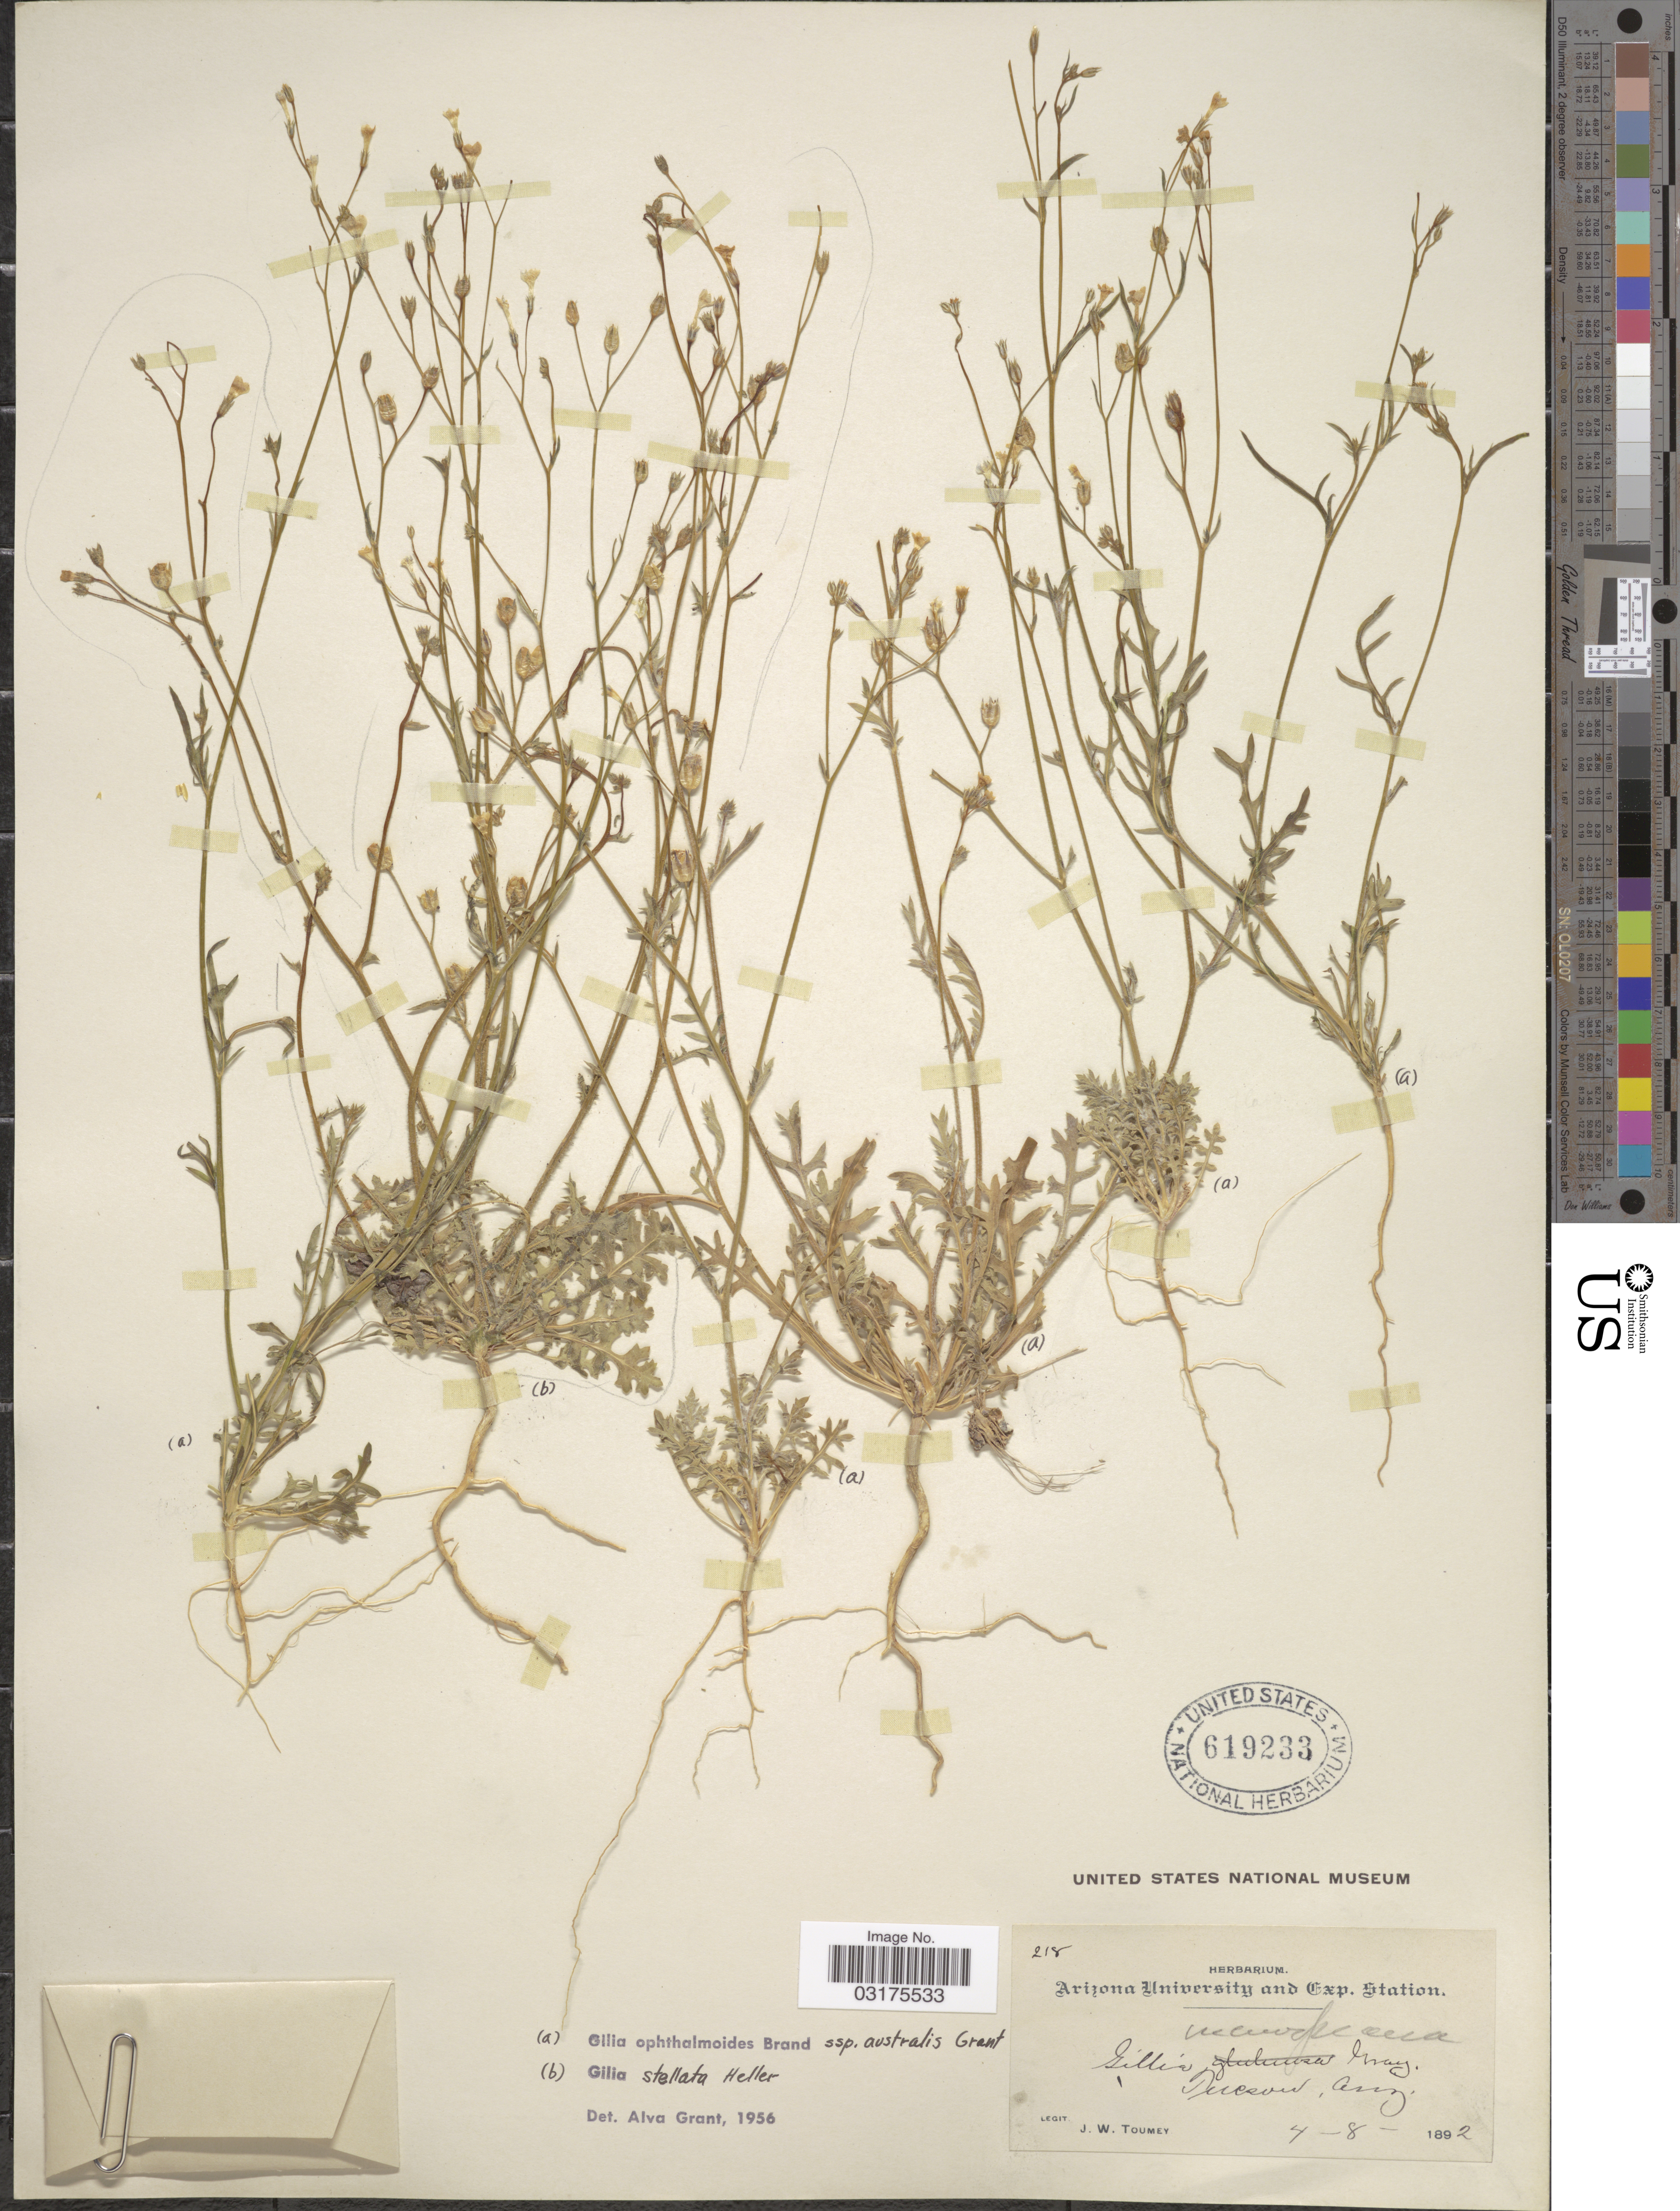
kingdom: Plantae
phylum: Tracheophyta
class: Magnoliopsida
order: Ericales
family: Polemoniaceae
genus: Gilia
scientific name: Gilia flavocincta subsp. australis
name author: A. Nelson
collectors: J. W. Toumey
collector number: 218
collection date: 1892-04-08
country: United States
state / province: Arizona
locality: Tucson.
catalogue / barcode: US 619233